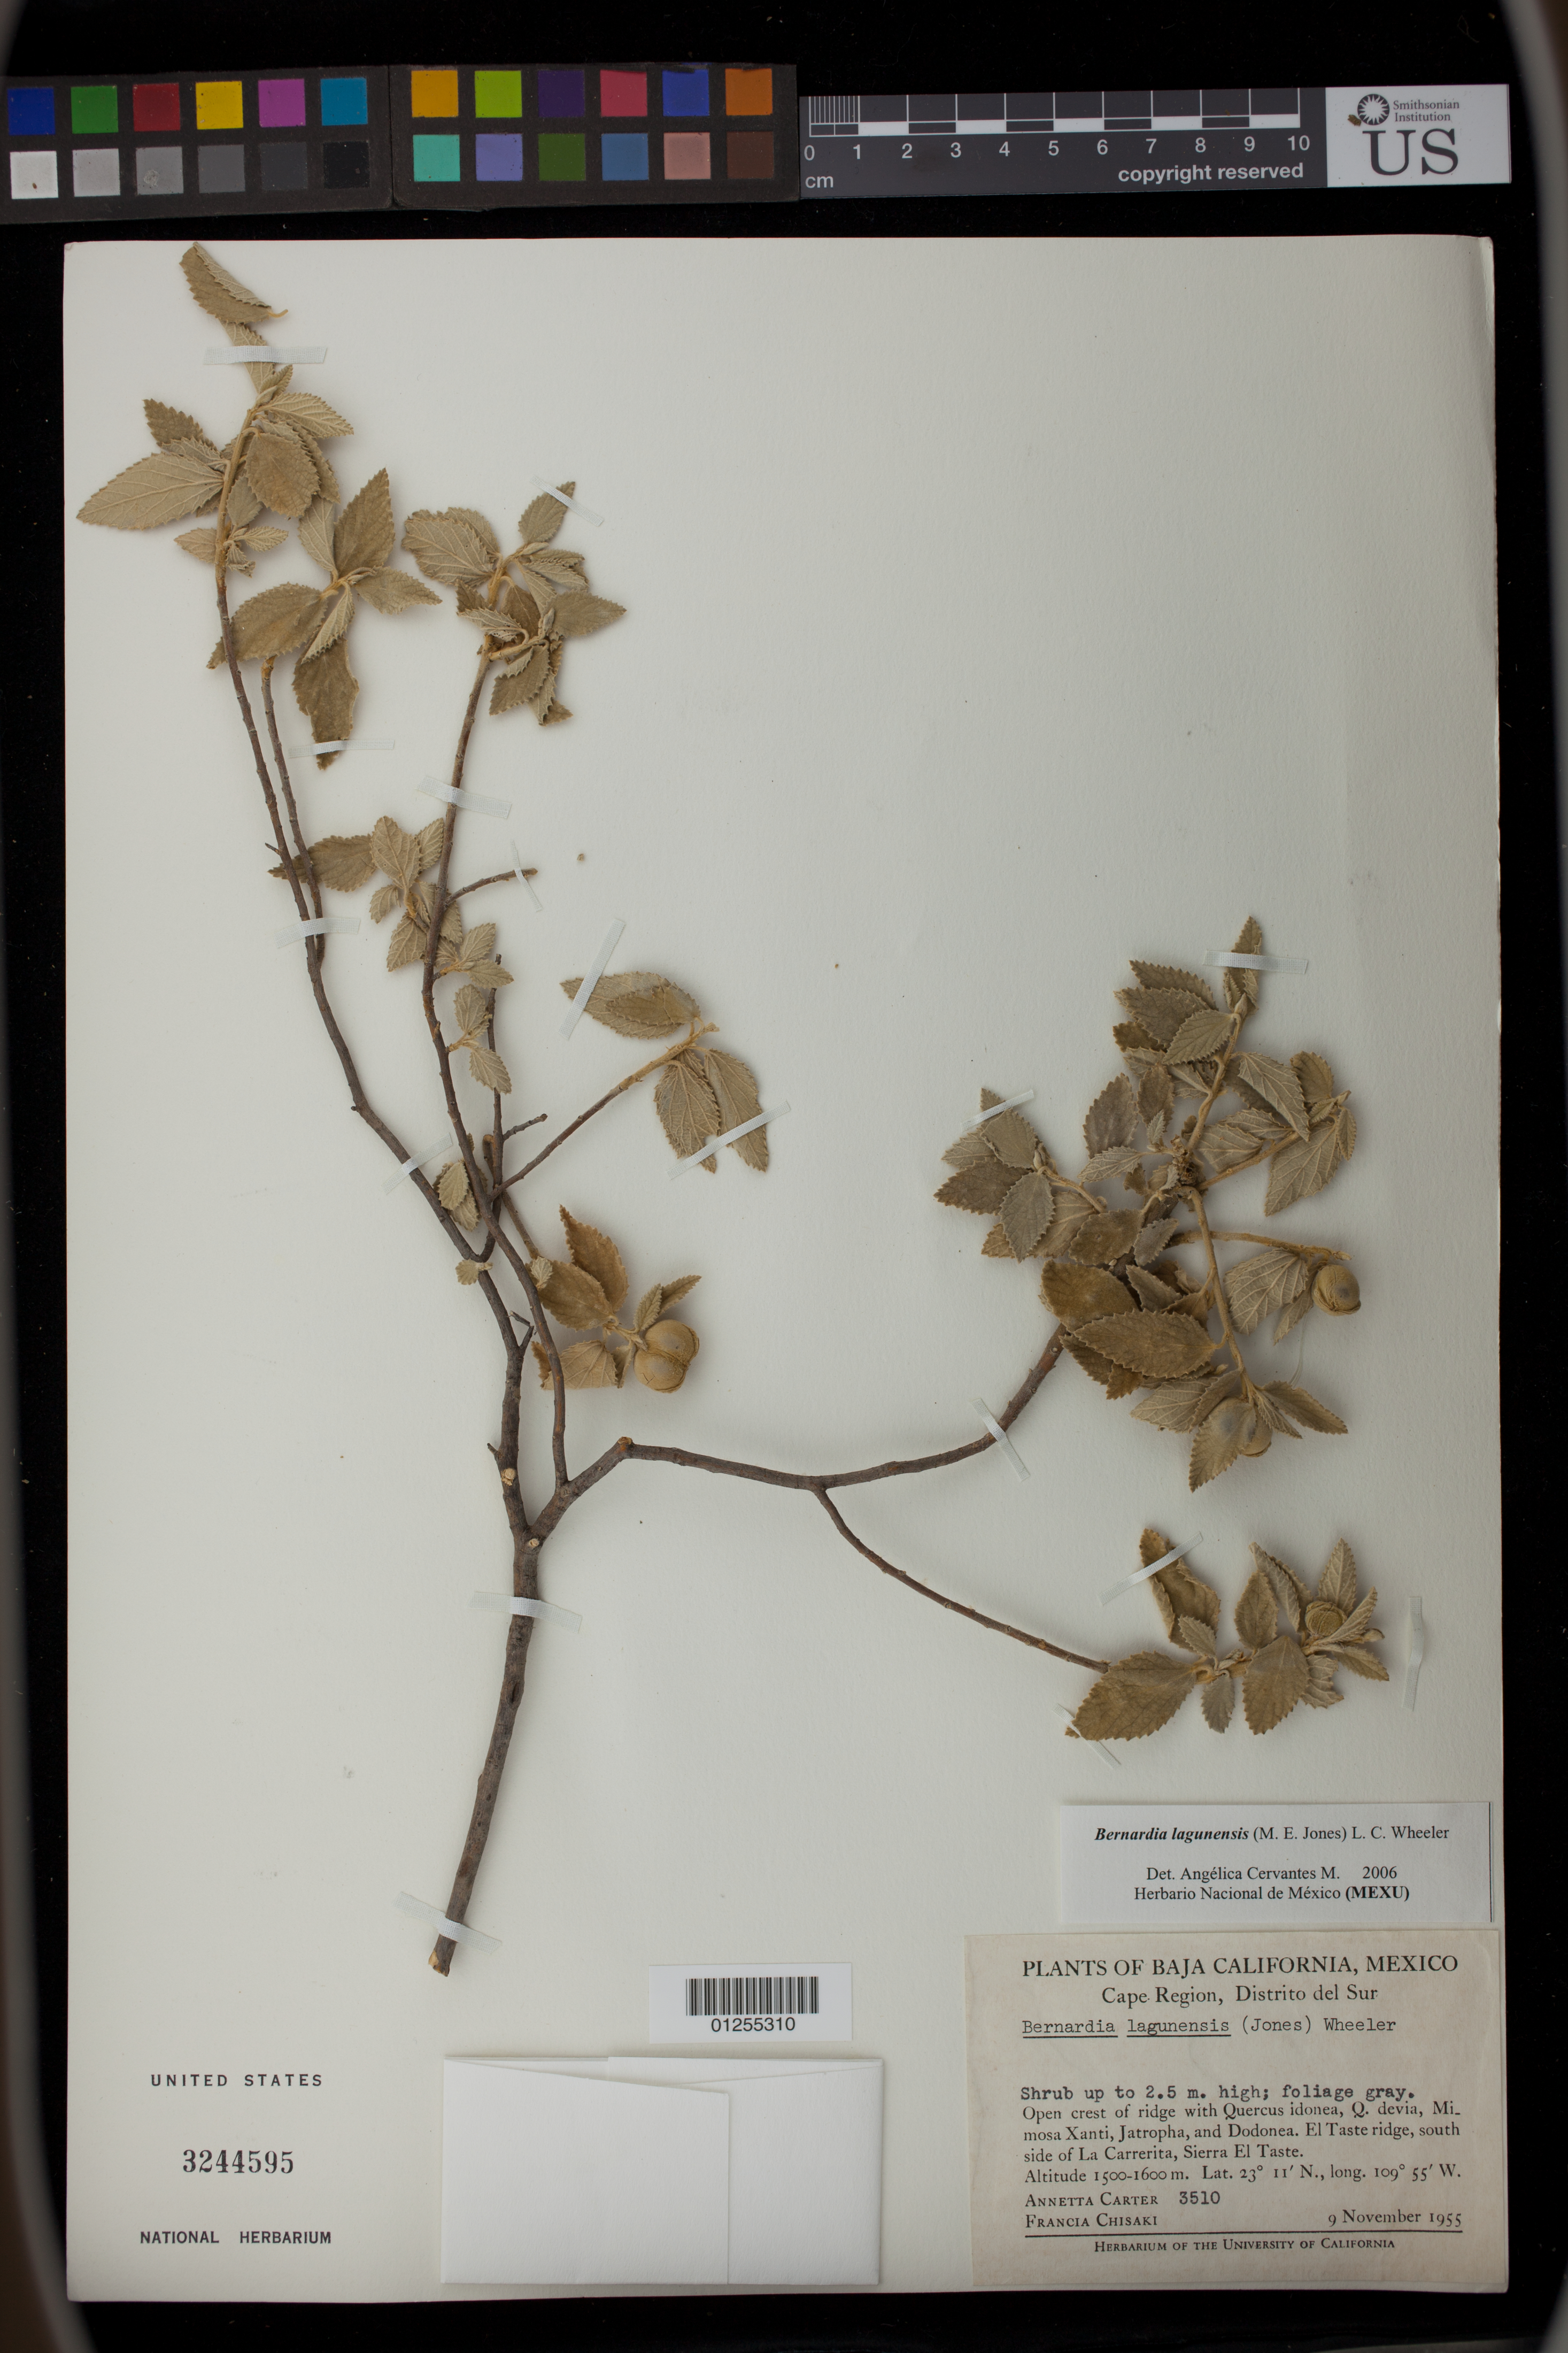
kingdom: Plantae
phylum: Tracheophyta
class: Magnoliopsida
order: Malpighiales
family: Euphorbiaceae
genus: Bernardia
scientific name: Bernardia lagunensis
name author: (M.E. Jones) L.C. Wheeler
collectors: A. Carter & F. Chisaki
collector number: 3510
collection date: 1955-11-09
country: Mexico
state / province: Baja California Sur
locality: Cape Region, Distrito del Sur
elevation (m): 1500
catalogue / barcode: US 3244595